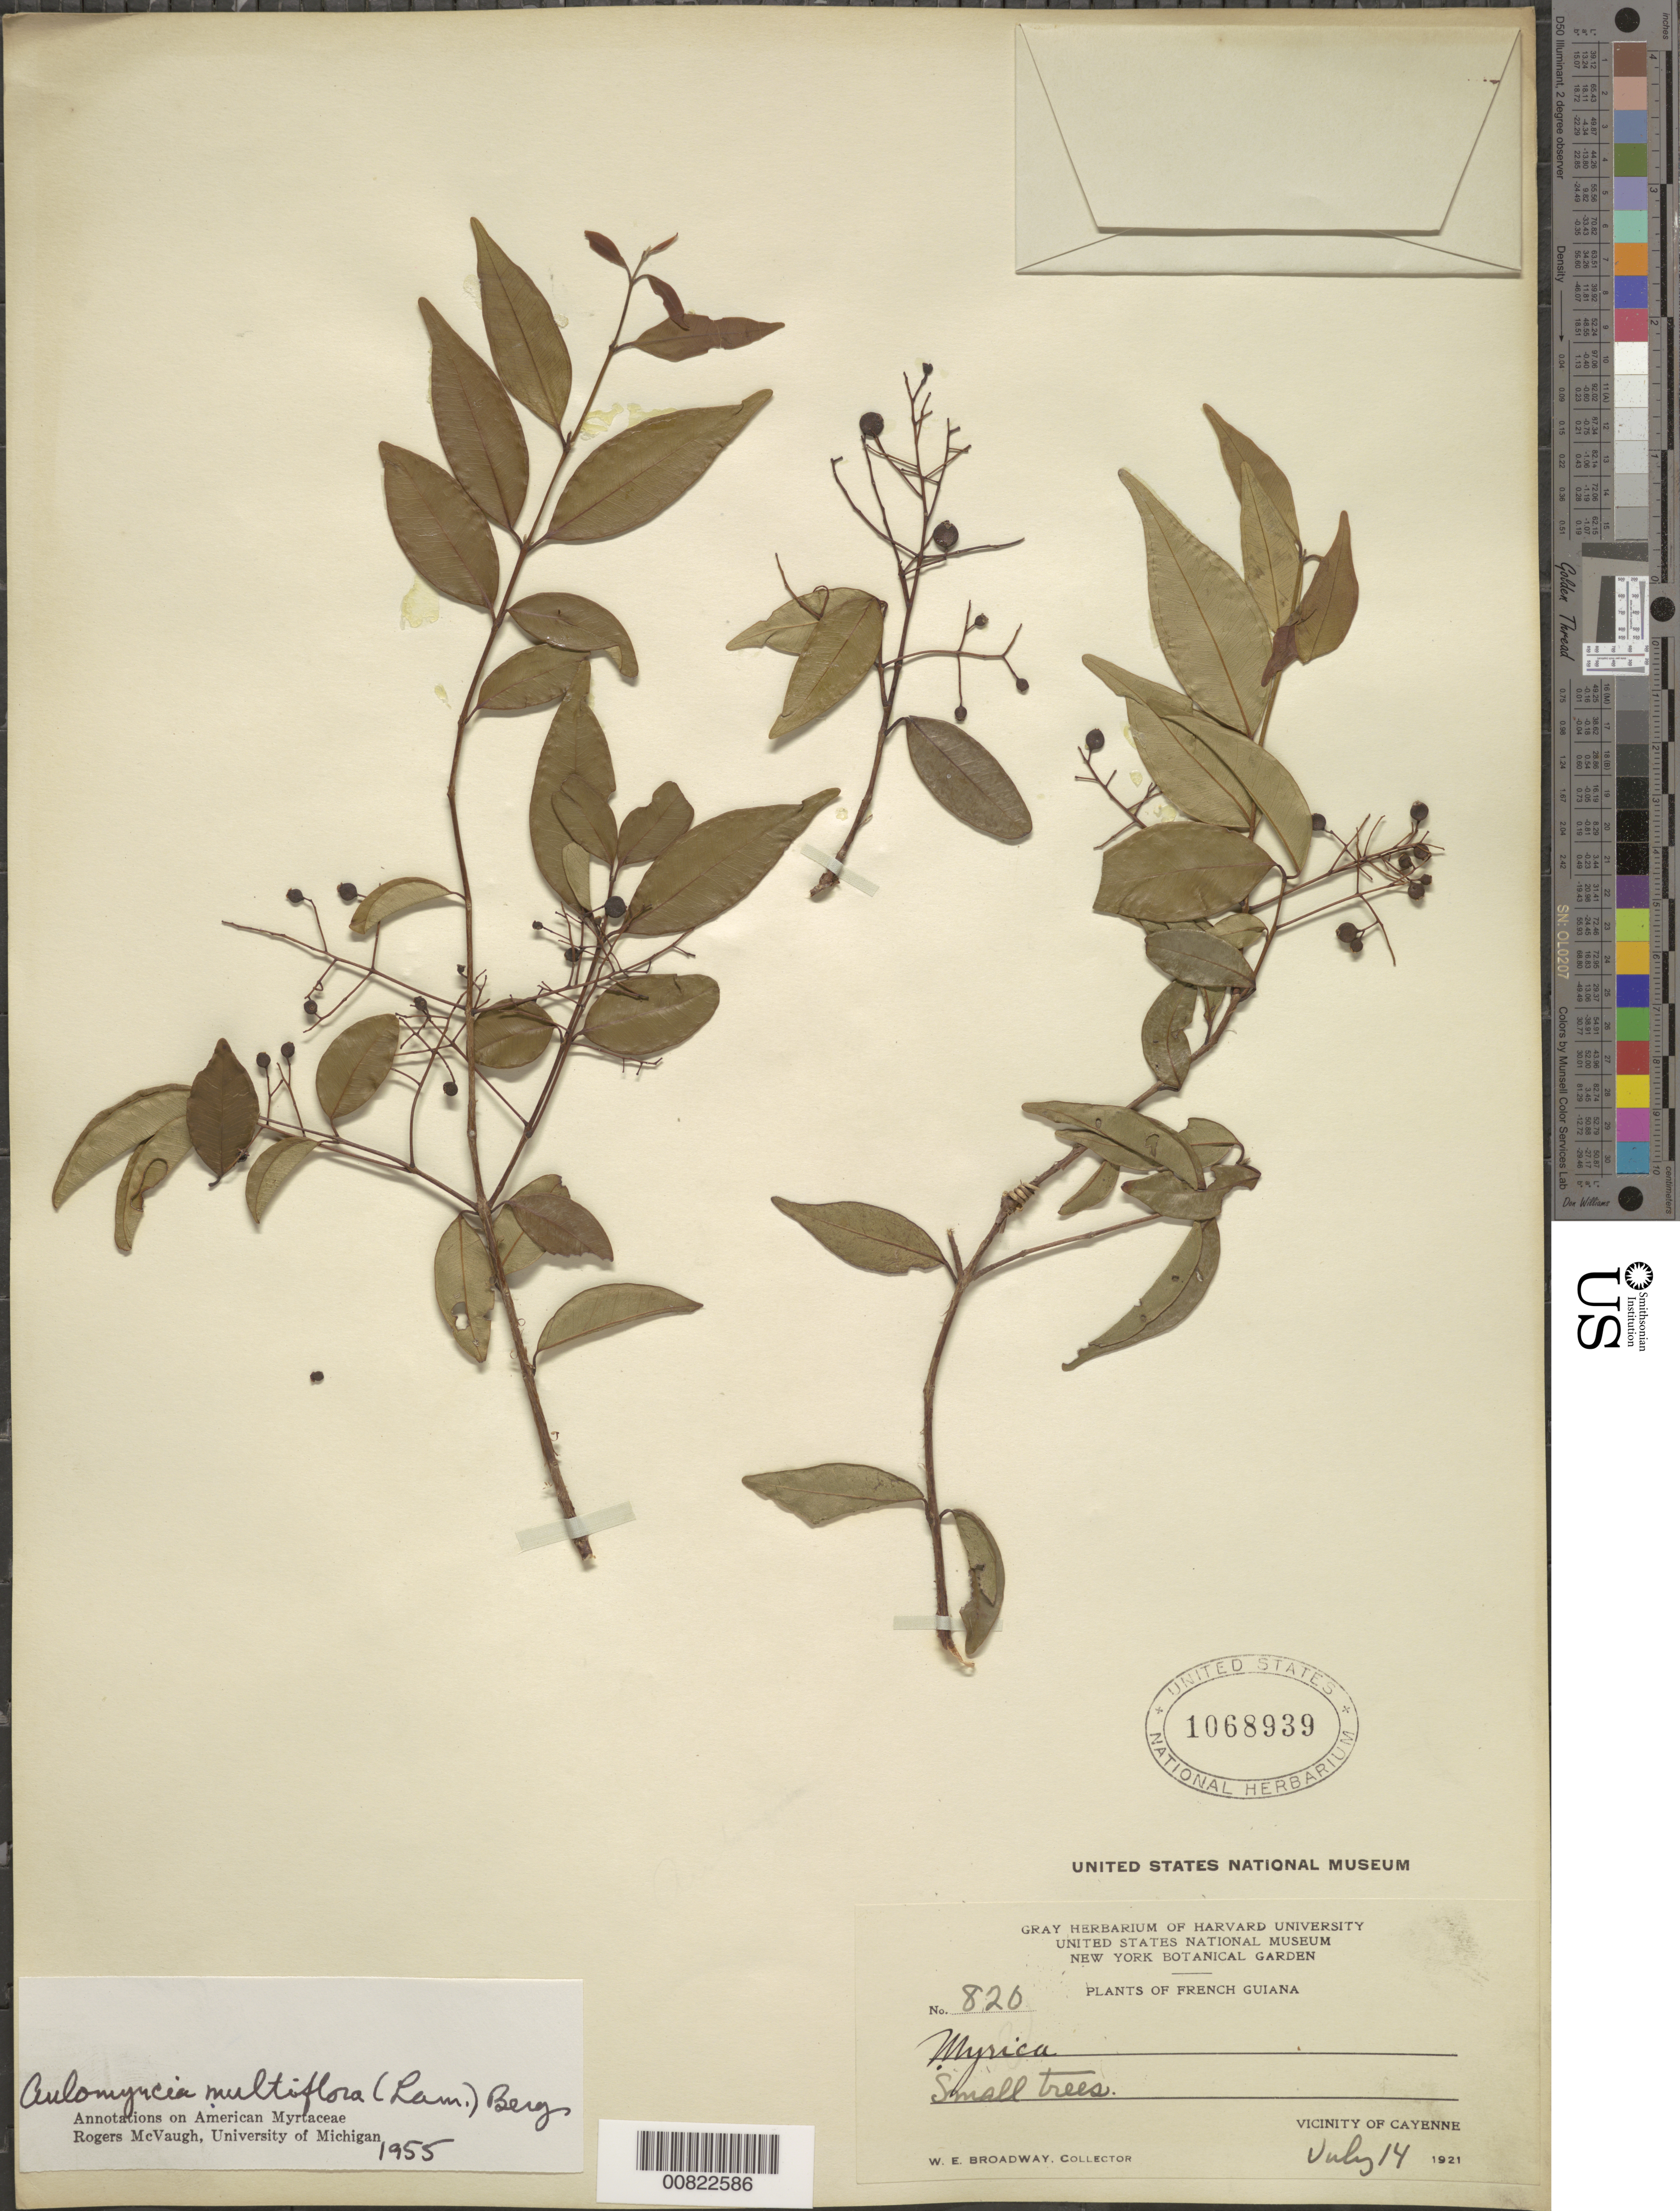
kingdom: Plantae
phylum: Tracheophyta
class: Magnoliopsida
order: Myrtales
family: Myrtaceae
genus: Myrcia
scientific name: Myrcia multiflora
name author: (Lam.) DC.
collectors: W. E. Broadway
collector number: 820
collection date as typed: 14-Jul-21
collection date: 1921-07-14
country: French Guiana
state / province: Cayenne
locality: Cayenne, vic.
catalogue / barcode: US 1068939